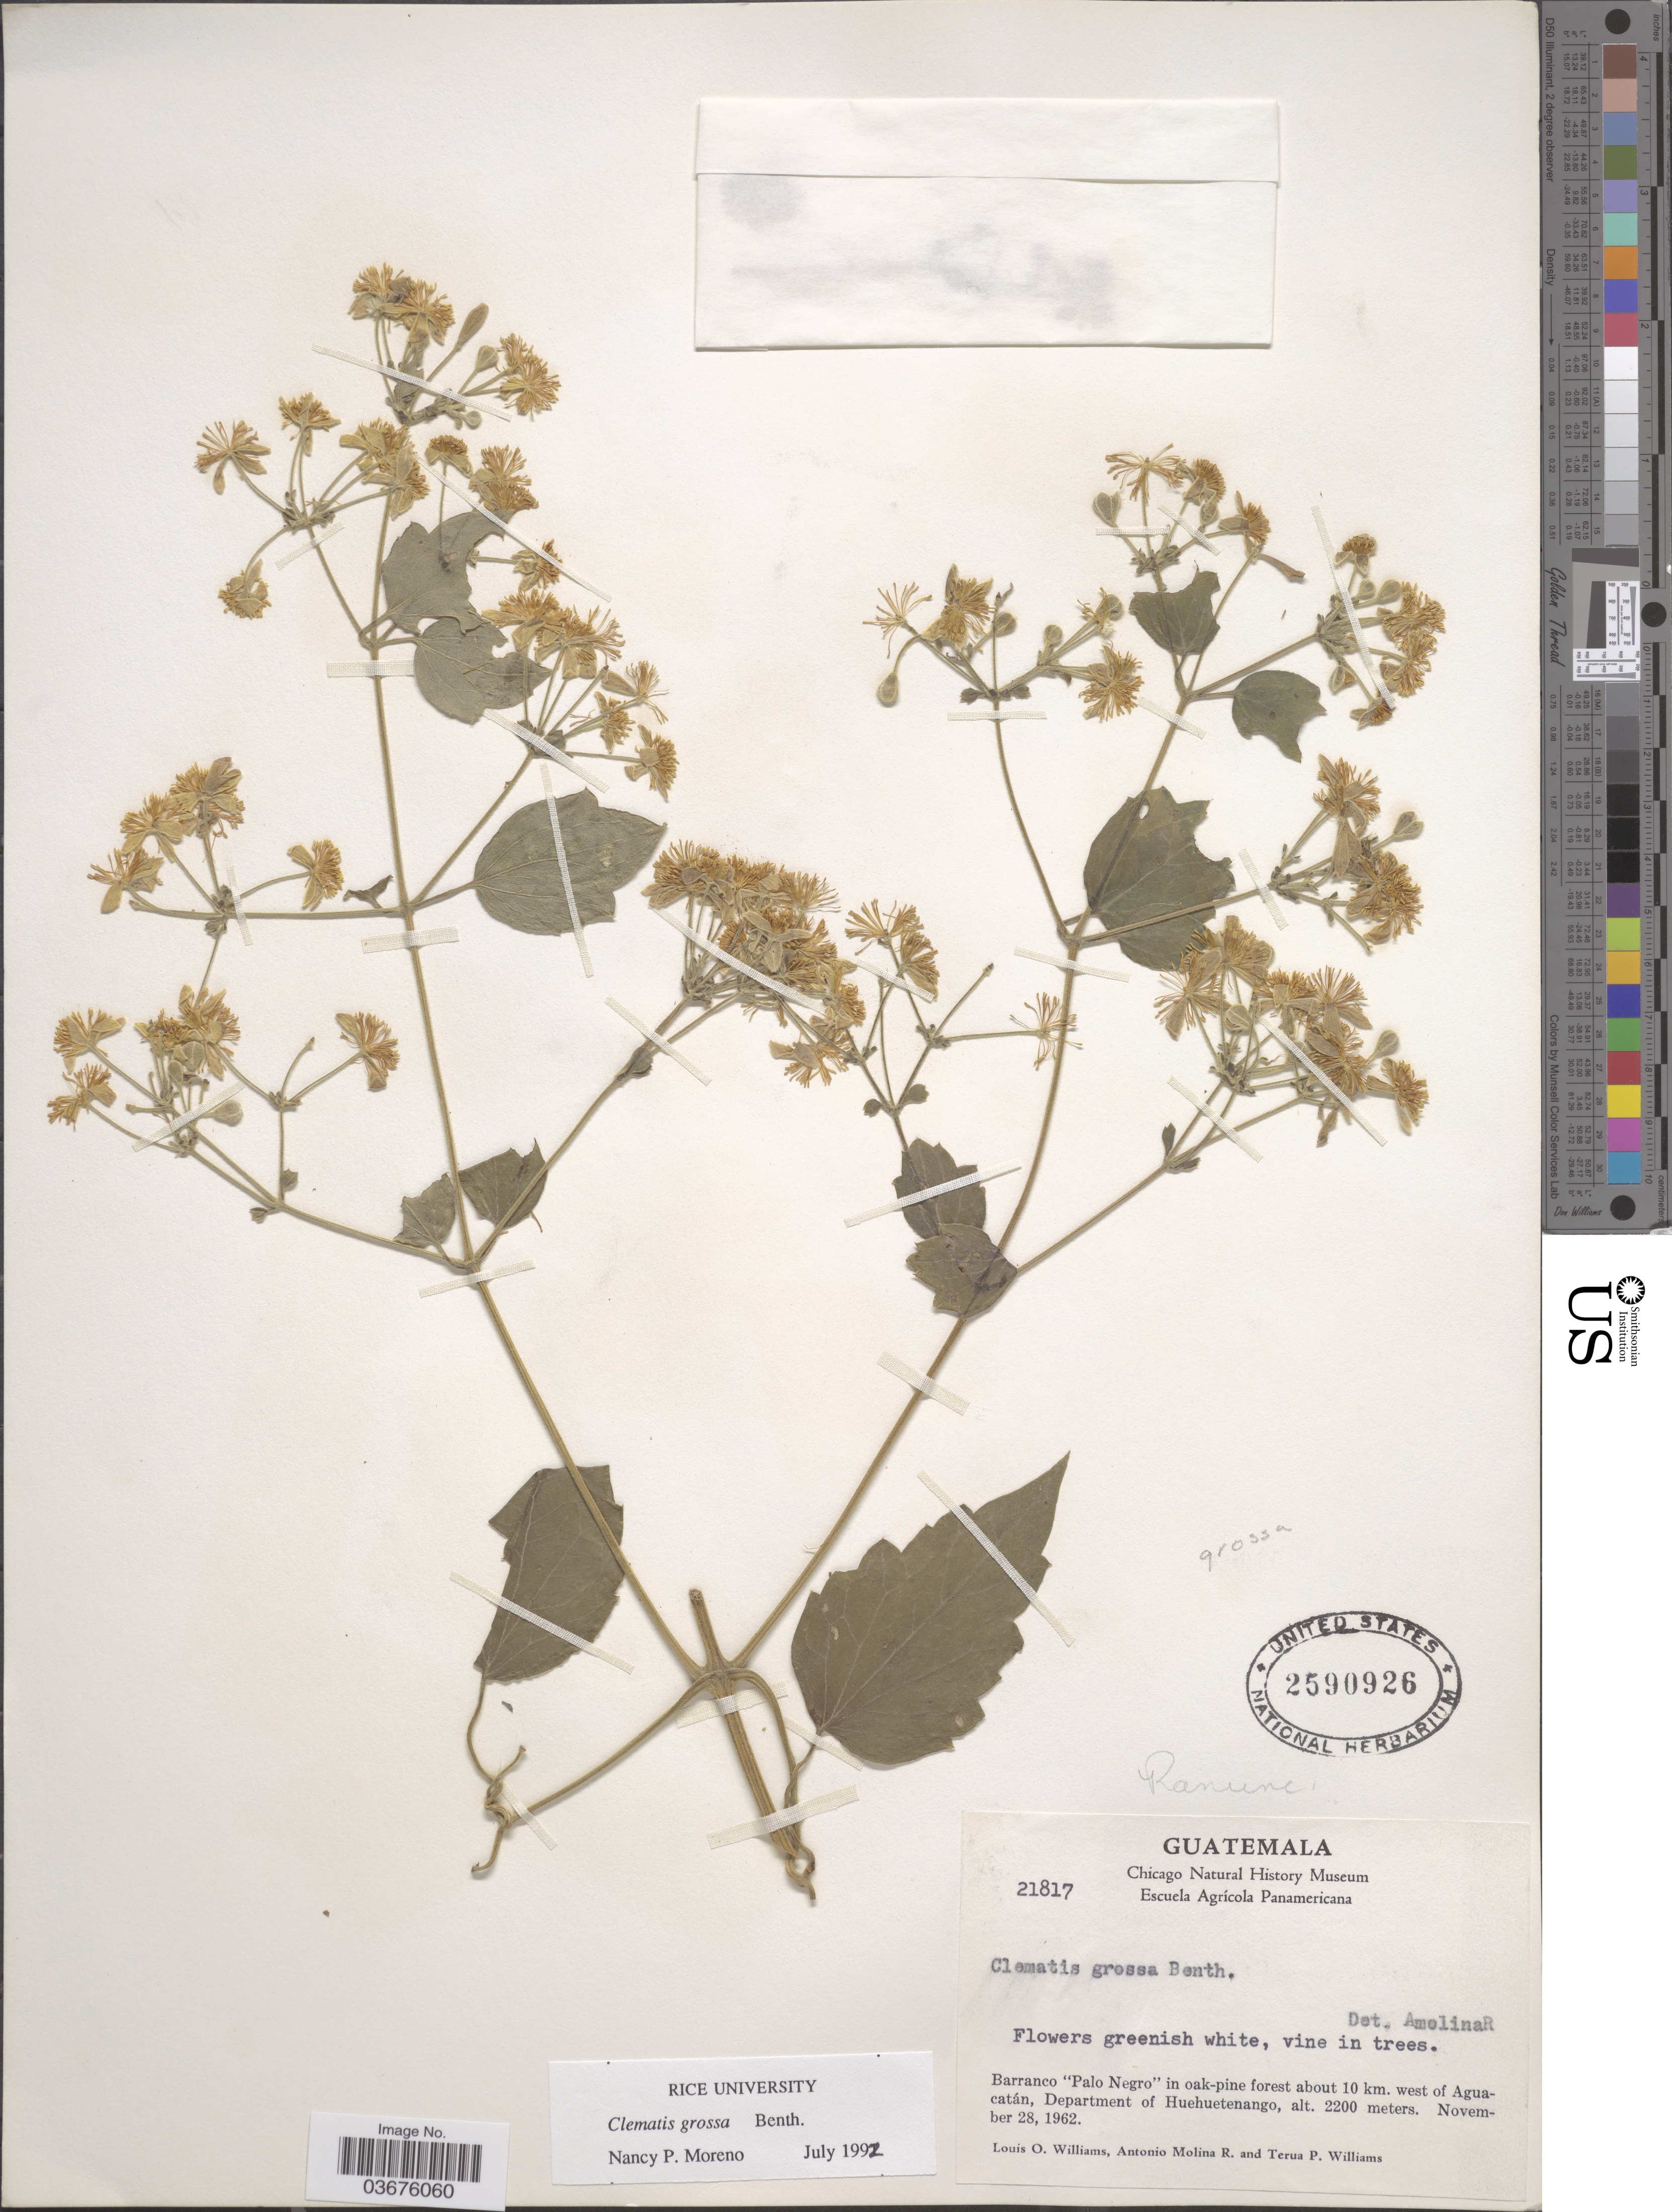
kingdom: Plantae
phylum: Tracheophyta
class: Magnoliopsida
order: Ranunculales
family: Ranunculaceae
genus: Clematis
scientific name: Clematis grossa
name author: Benth.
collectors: L. O. Williams, A. Molina R. & T. Williams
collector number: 21817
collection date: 1962-11-28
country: Guatemala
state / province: Huehuetenango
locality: Barranco "Palo Negro" in oak-pine forest about 10 km. west of Aguacatán, Department of Huehuetenango.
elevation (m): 2200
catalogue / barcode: US 2590926